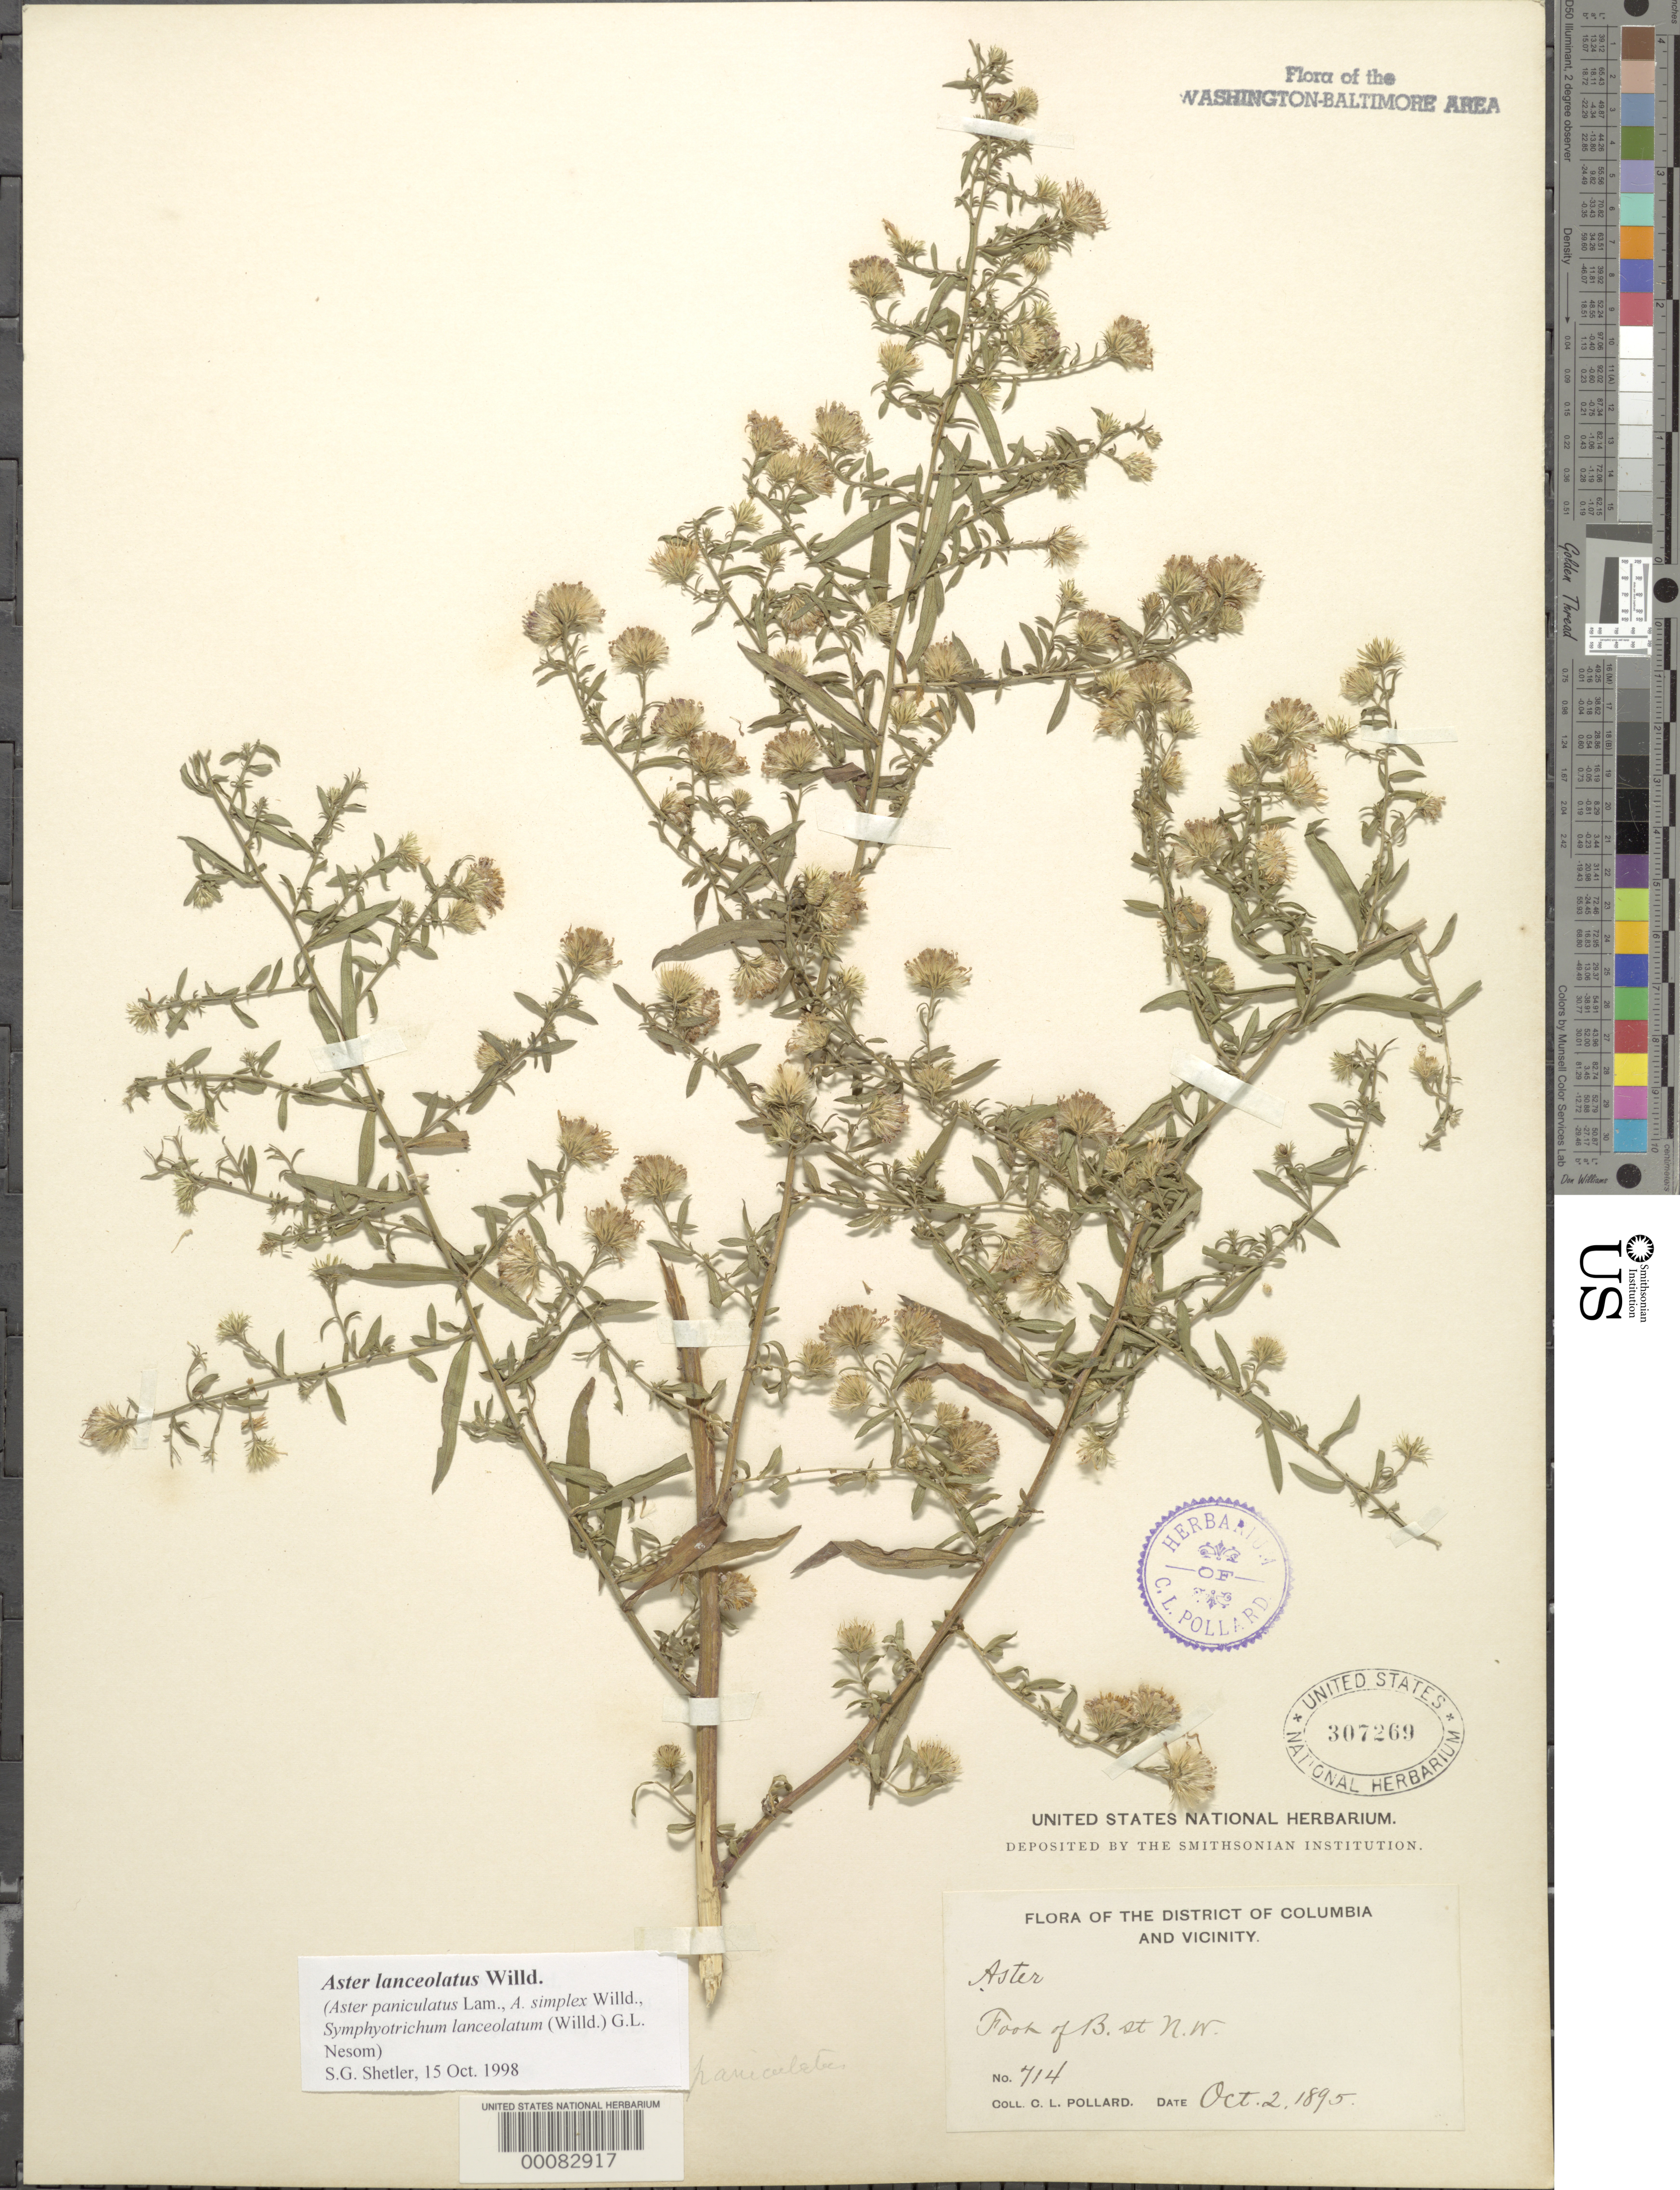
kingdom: Plantae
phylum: Tracheophyta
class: Magnoliopsida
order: Asterales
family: Asteraceae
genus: Symphyotrichum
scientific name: Symphyotrichum lanceolatum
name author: (Willd.) G.L. Nesom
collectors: C. L. Pollard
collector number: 714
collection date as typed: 02 Oct 1895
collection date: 1895-10-02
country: United States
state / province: District of Columbia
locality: B St. NW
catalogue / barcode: US 307269